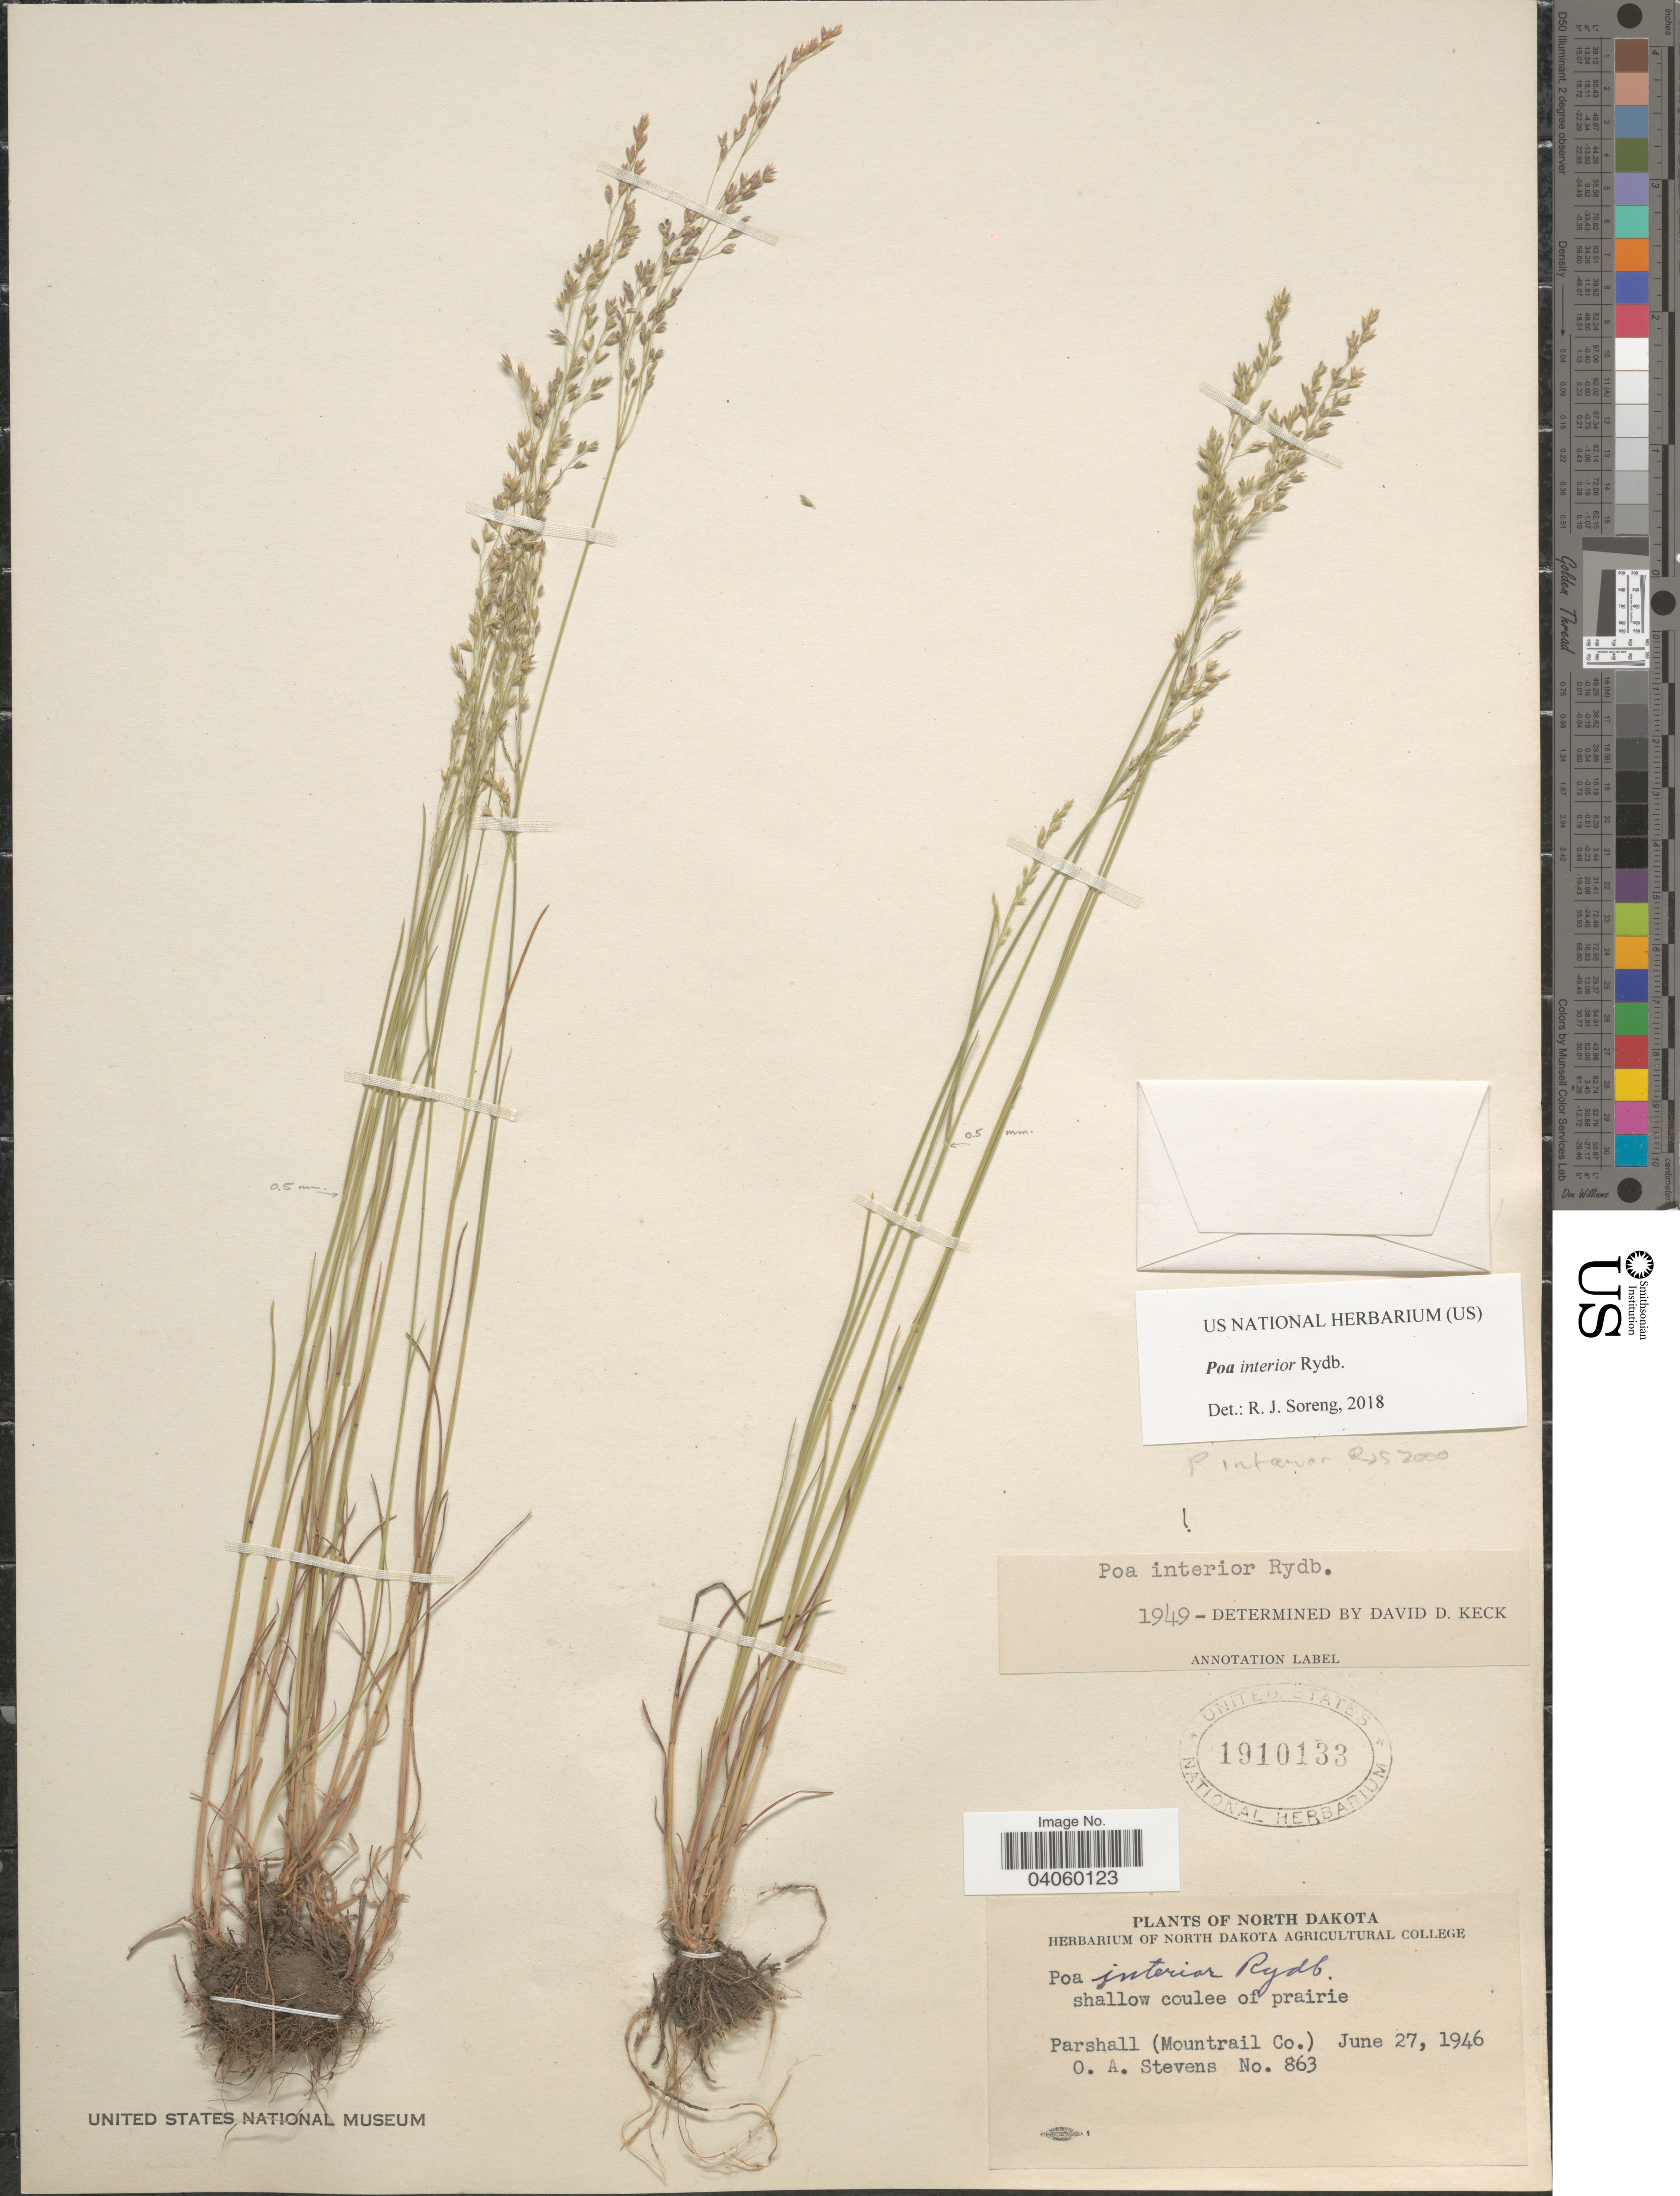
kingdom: Plantae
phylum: Tracheophyta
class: Liliopsida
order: Poales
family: Poaceae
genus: Poa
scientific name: Poa interior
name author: Rydb.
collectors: O. A. Stevens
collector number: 863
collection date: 1946-06-27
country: United States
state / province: North Dakota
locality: Parshall (Mountrail Co.).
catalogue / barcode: US 1910133